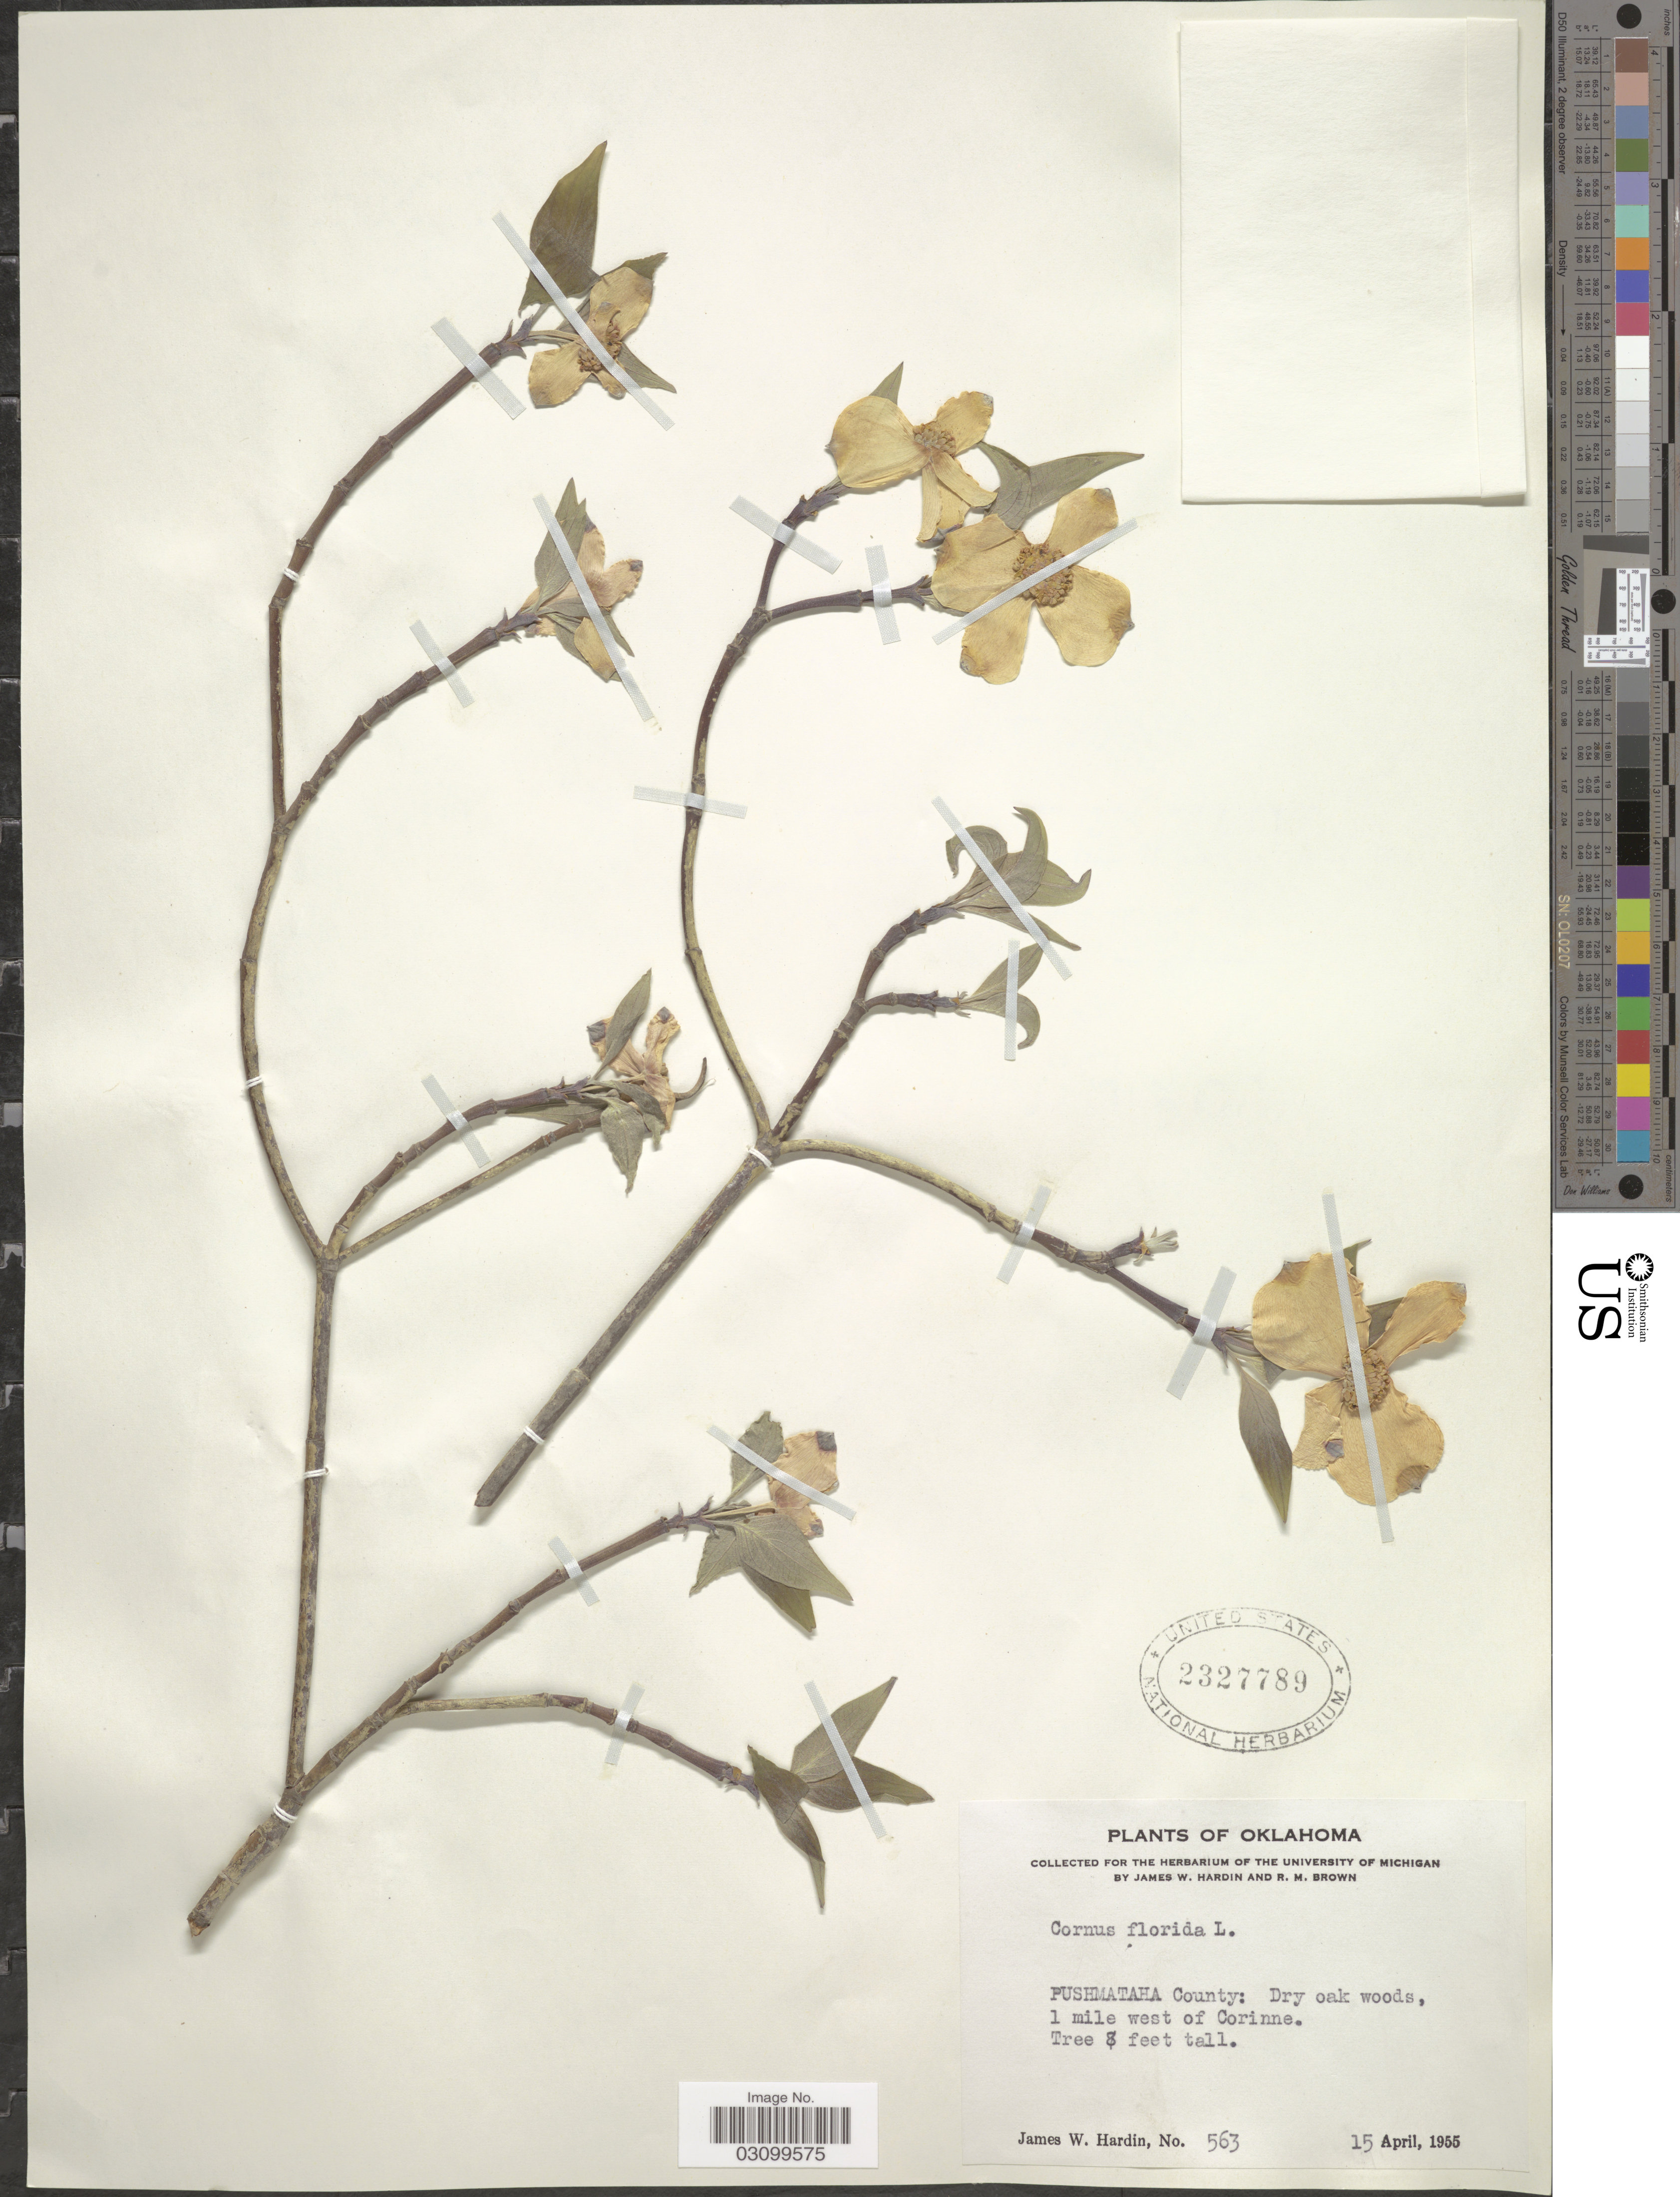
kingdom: Plantae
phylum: Tracheophyta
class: Magnoliopsida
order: Cornales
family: Cornaceae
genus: Cornus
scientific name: Cornus florida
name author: L.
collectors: J. Hardin & R. Brown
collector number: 563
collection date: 1955-04-15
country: United States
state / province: Oklahoma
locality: Pushmataha County: 1 mile west of Corinne.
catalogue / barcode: US 2327789